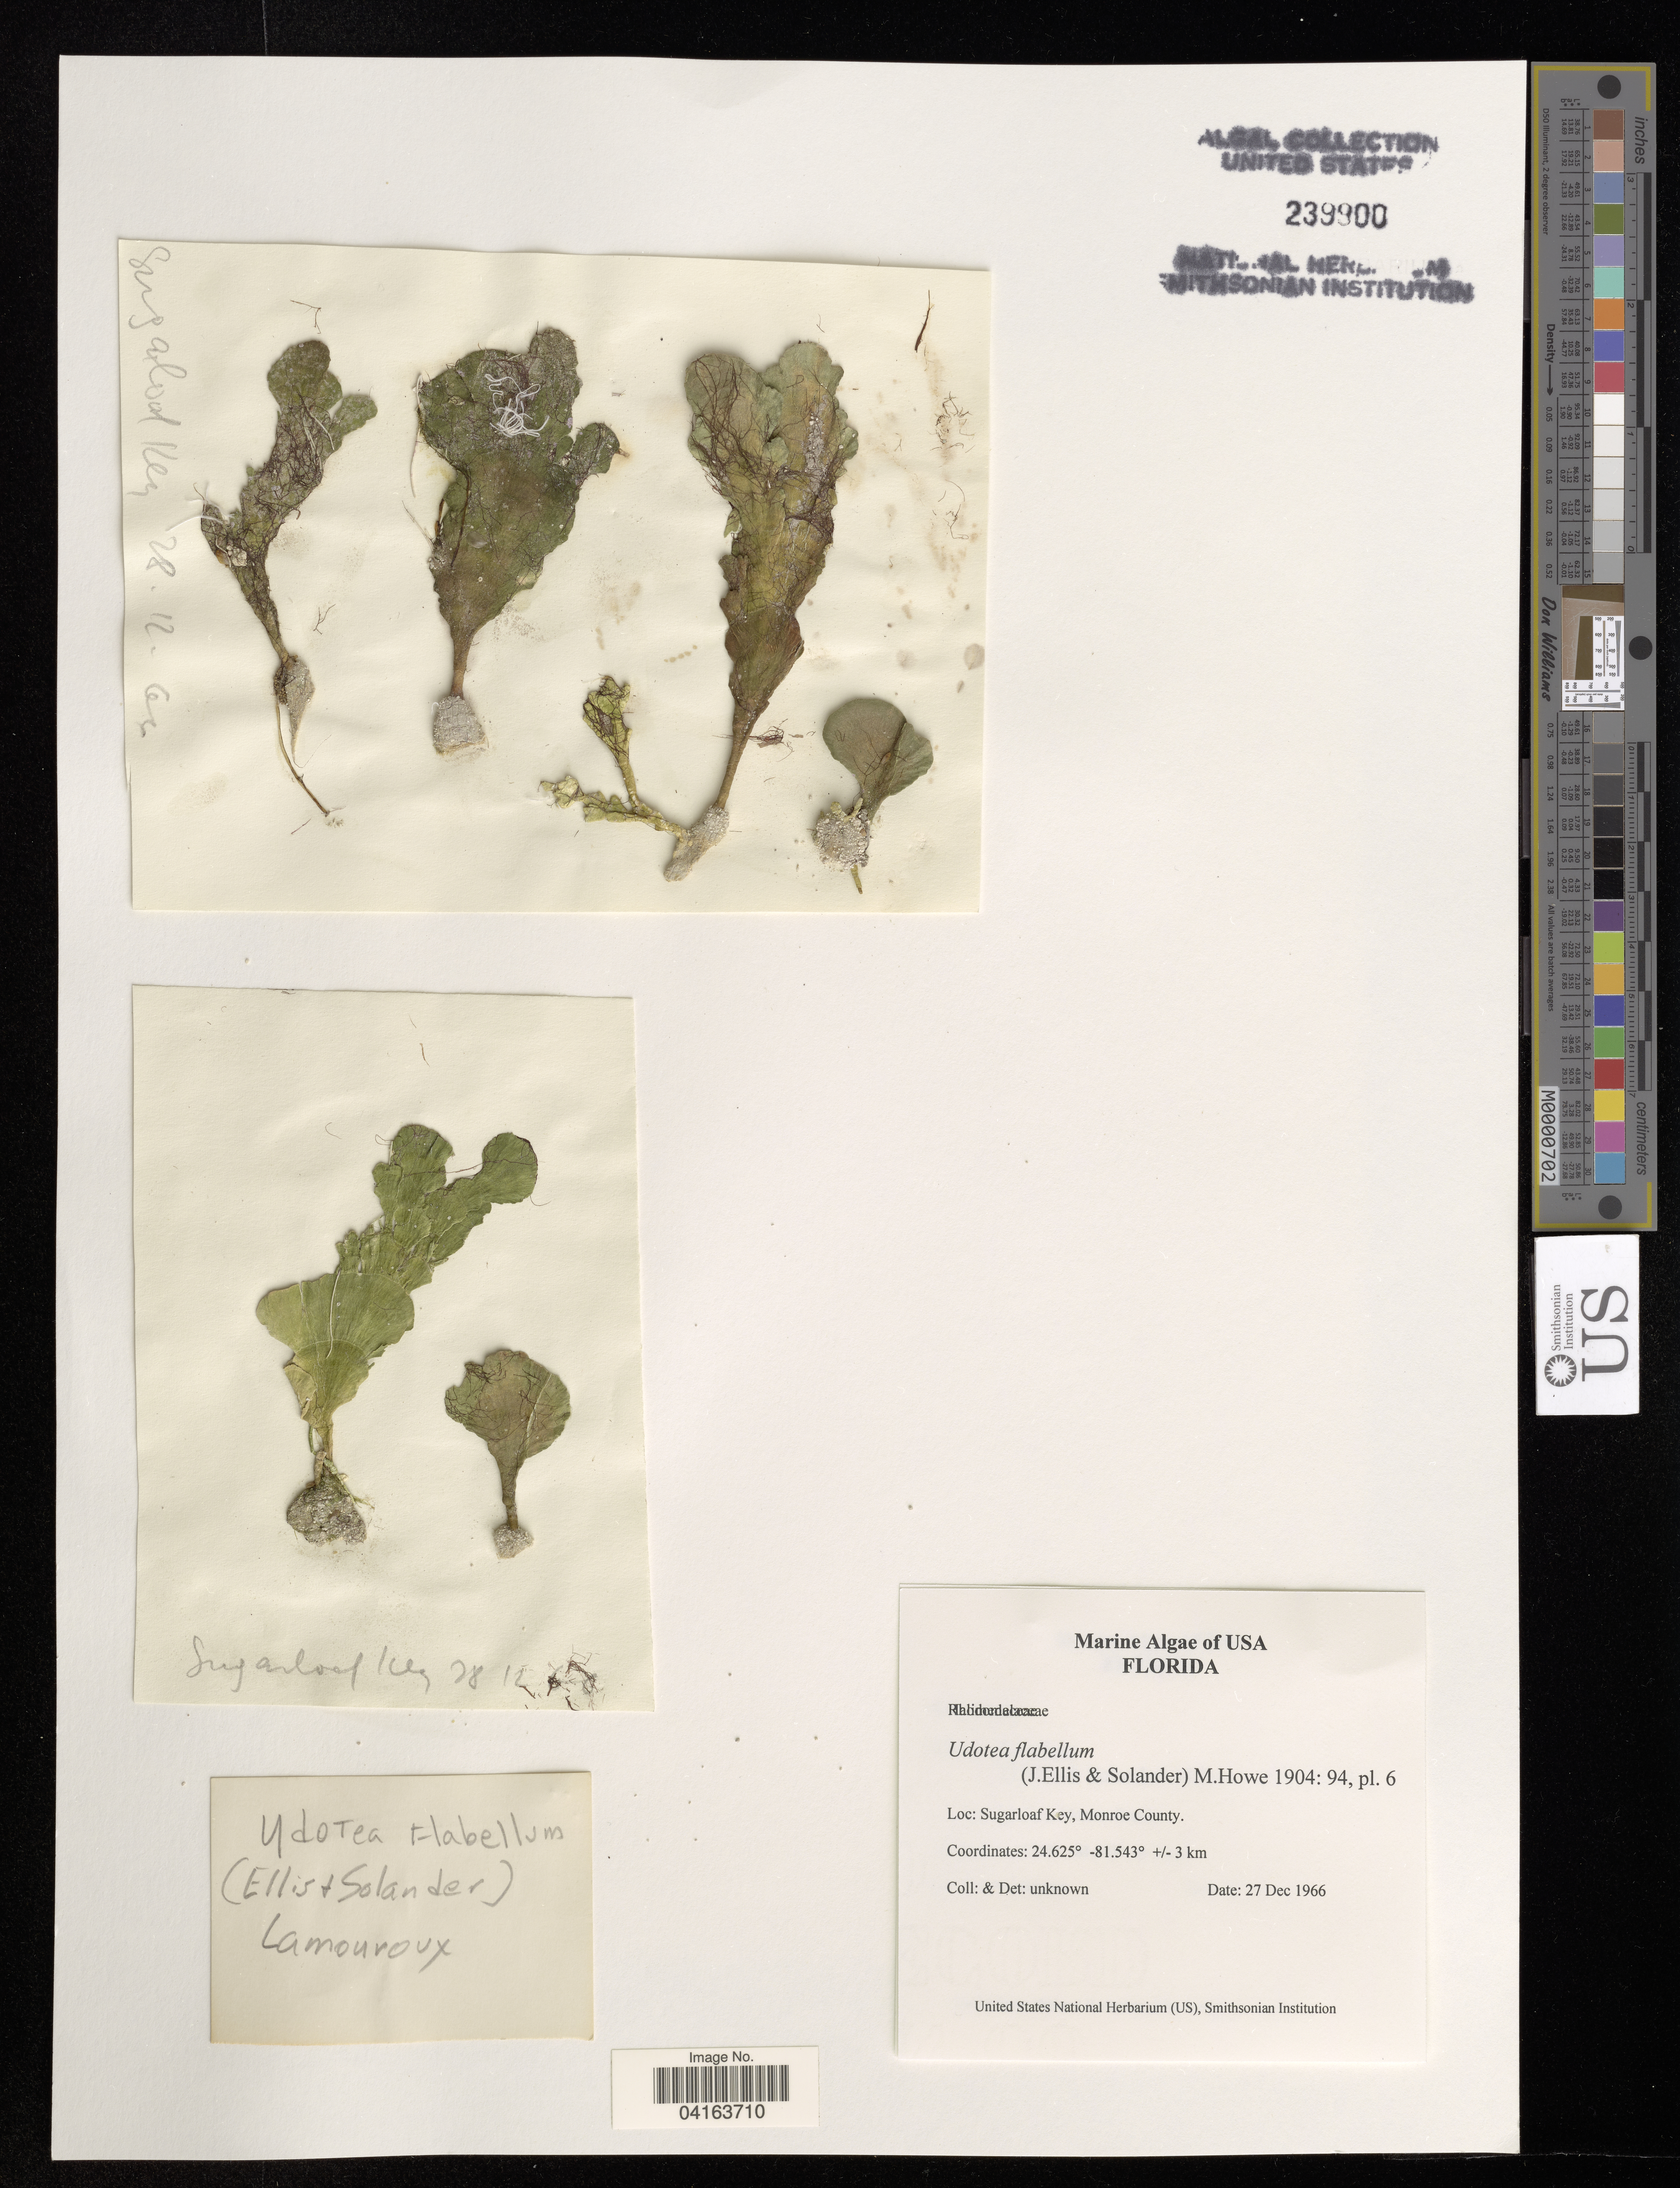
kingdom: Plantae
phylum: Chlorophyta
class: Ulvophyceae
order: Bryopsidales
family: Udoteaceae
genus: Udotea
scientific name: Udotea flabellum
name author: (J. Ellis & Sol.) M. Howe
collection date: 1966-12-27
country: United States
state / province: Florida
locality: Sugarloaf Key, Monroe County.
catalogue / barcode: US 239900